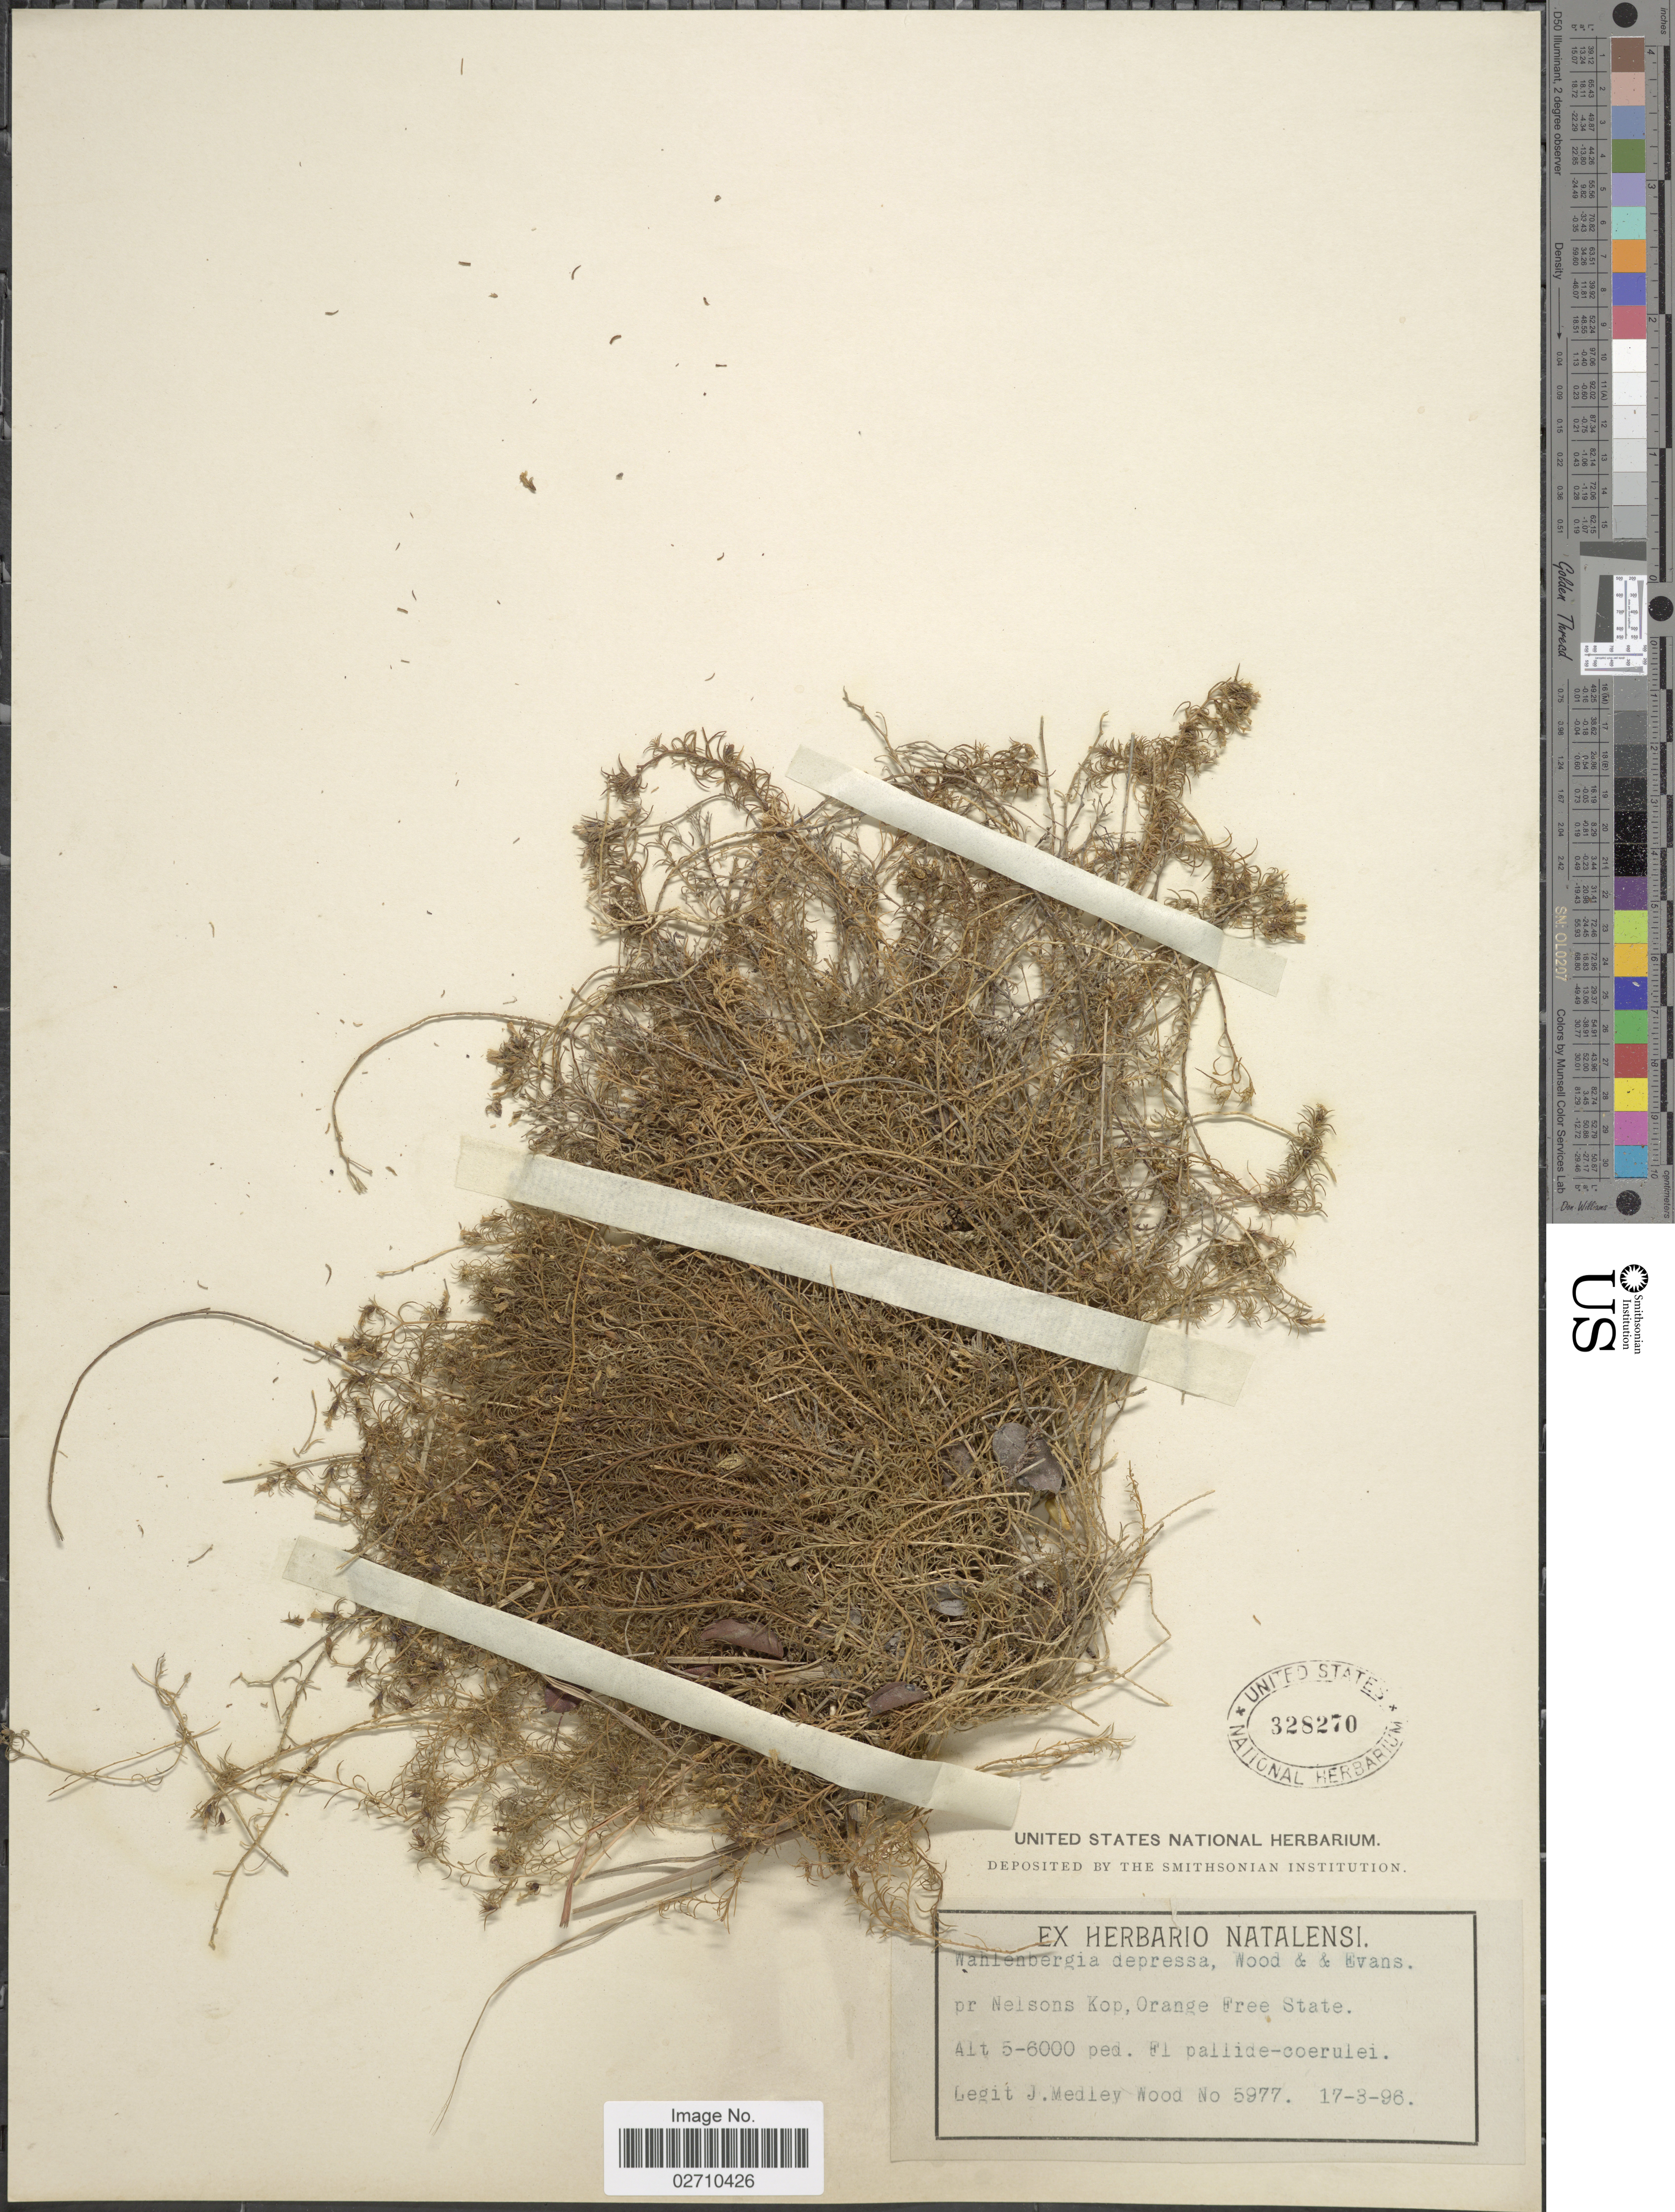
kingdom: Plantae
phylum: Tracheophyta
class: Magnoliopsida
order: Asterales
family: Campanulaceae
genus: Wahlenbergia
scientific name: Wahlenbergia depressa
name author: J.M. Wood & M.S. Evans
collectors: J. Medley Wood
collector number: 5977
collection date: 1896-03-17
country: South Africa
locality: Pr Nelsons Kop, Orange Free State.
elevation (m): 1524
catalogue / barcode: US 328270